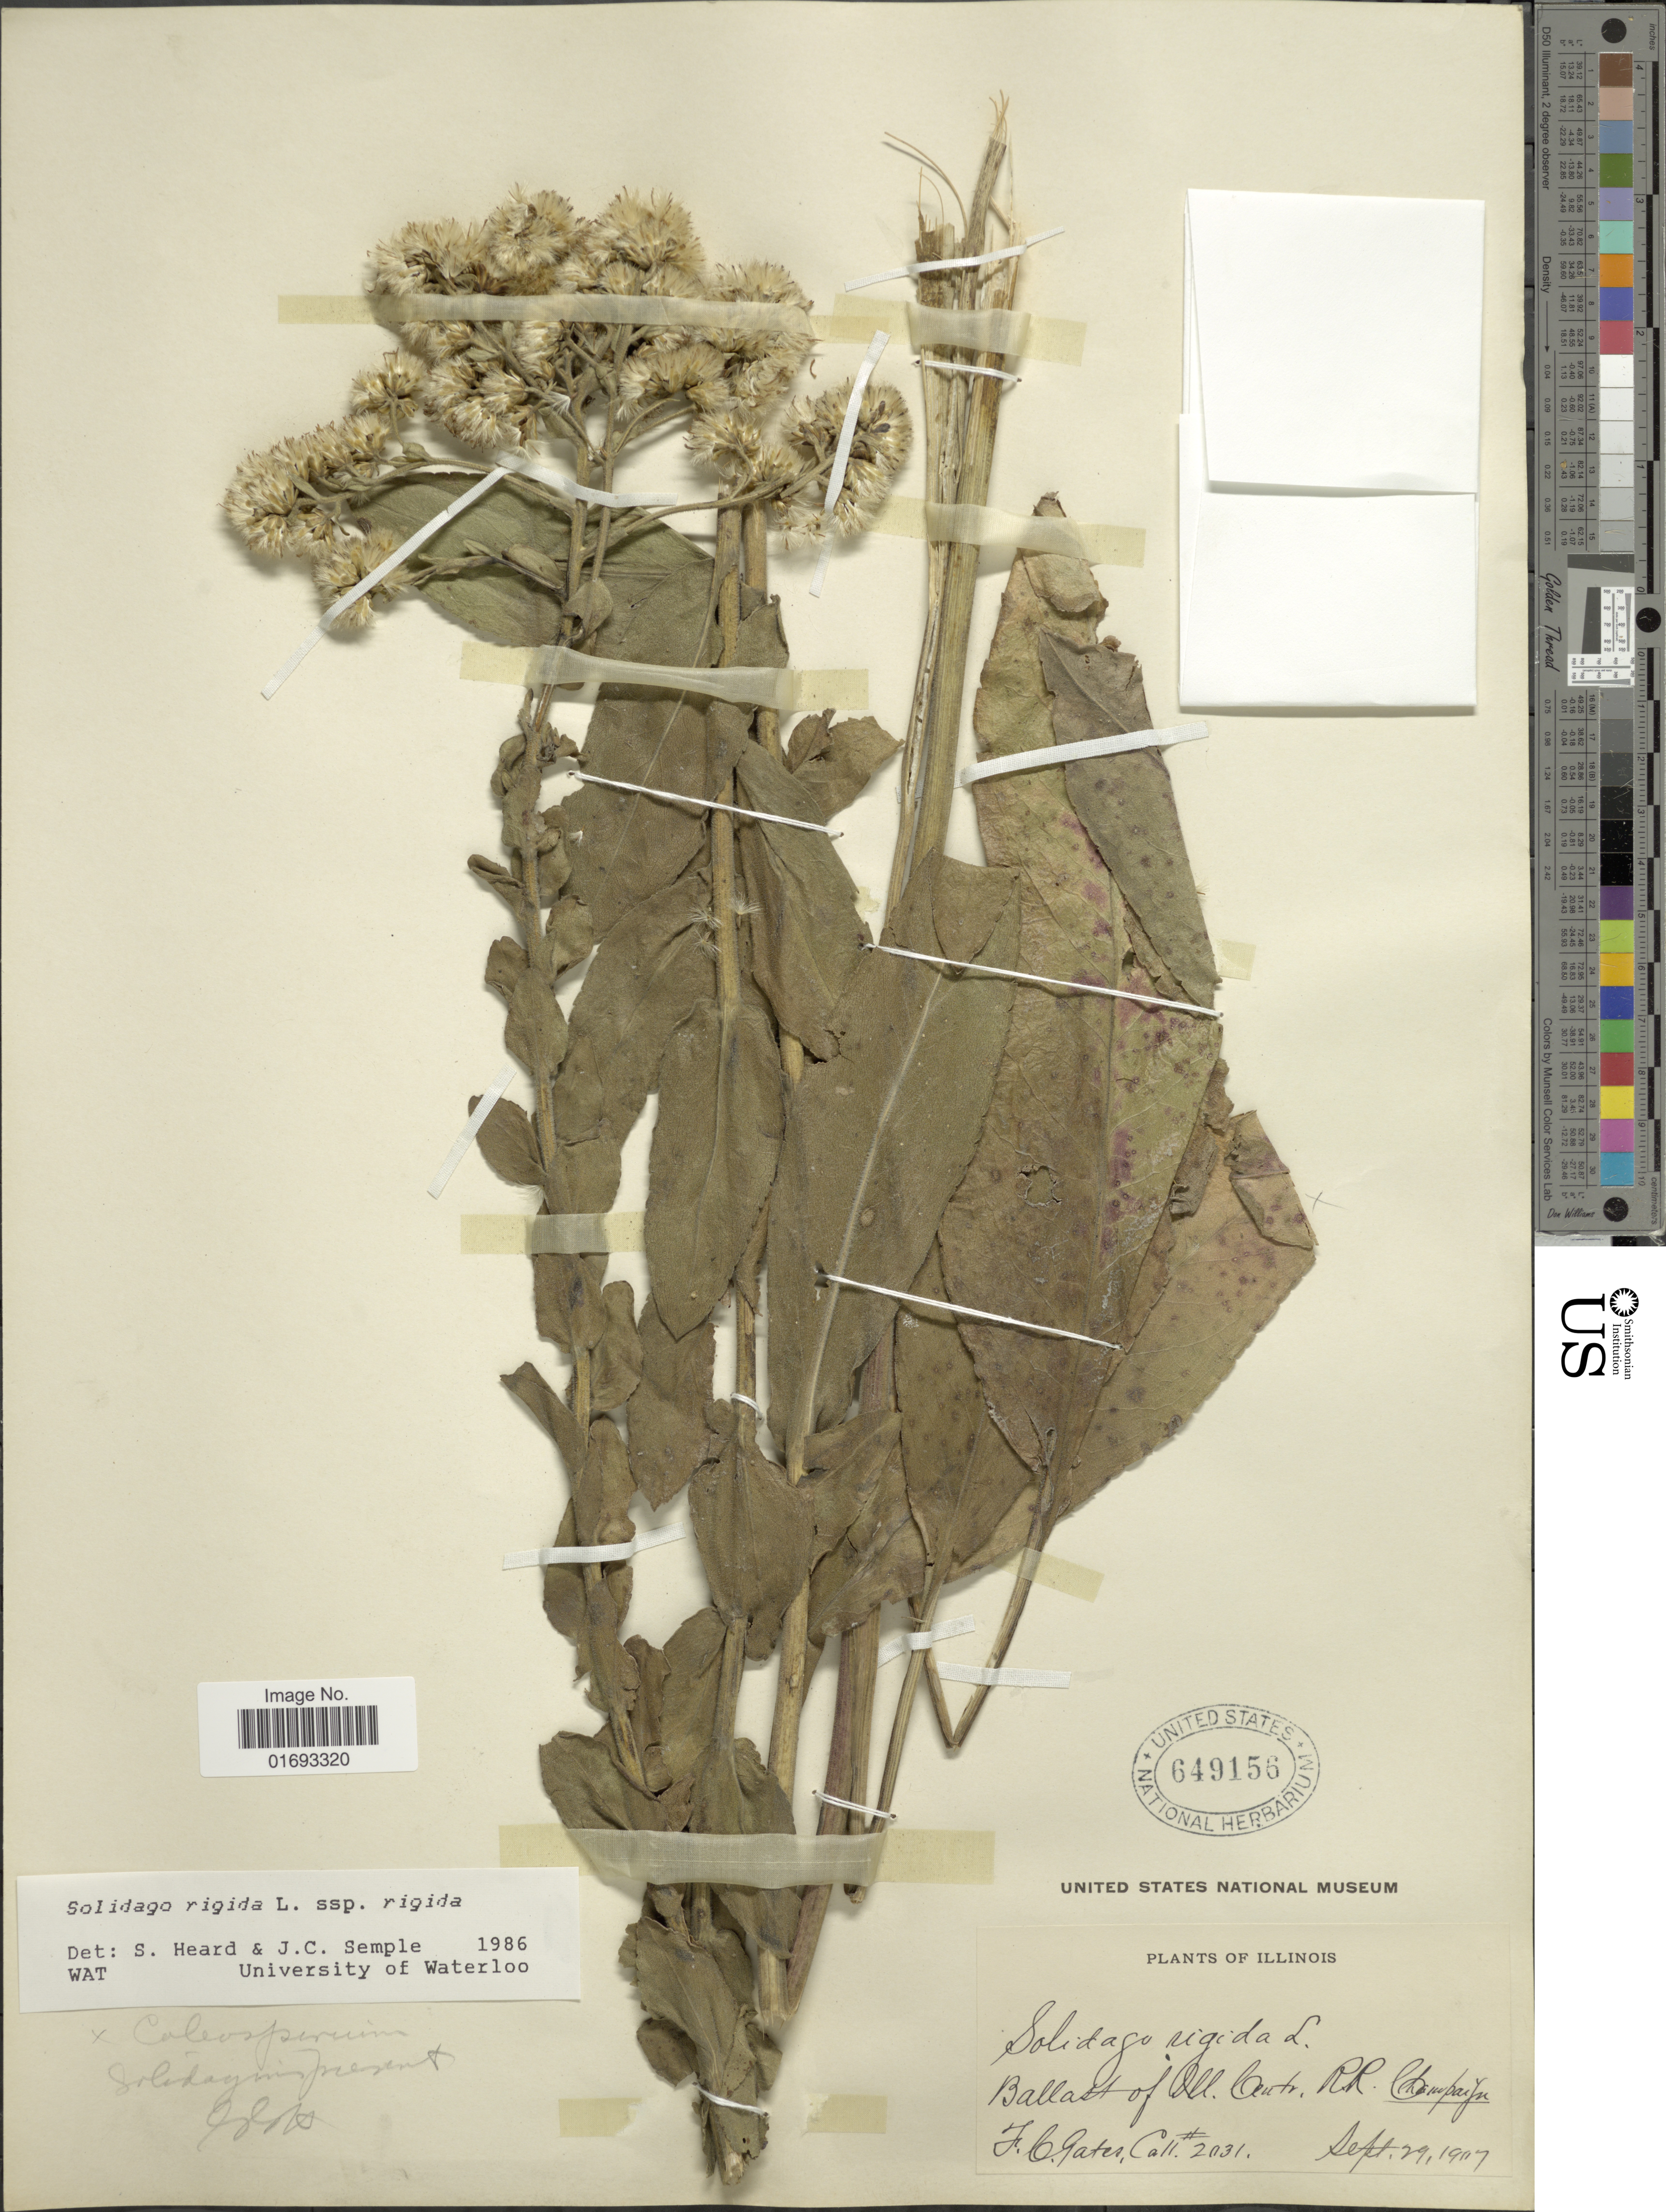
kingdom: Plantae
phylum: Tracheophyta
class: Magnoliopsida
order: Asterales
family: Asteraceae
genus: Oligoneuron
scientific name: Oligoneuron rigidum var. rigidum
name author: (L.) Small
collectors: F. C. Gates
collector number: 2031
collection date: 1907-09-29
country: United States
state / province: Illinois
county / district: Champaign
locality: Ballast of Ill. Countr, R. R. Champaign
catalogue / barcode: US 649156